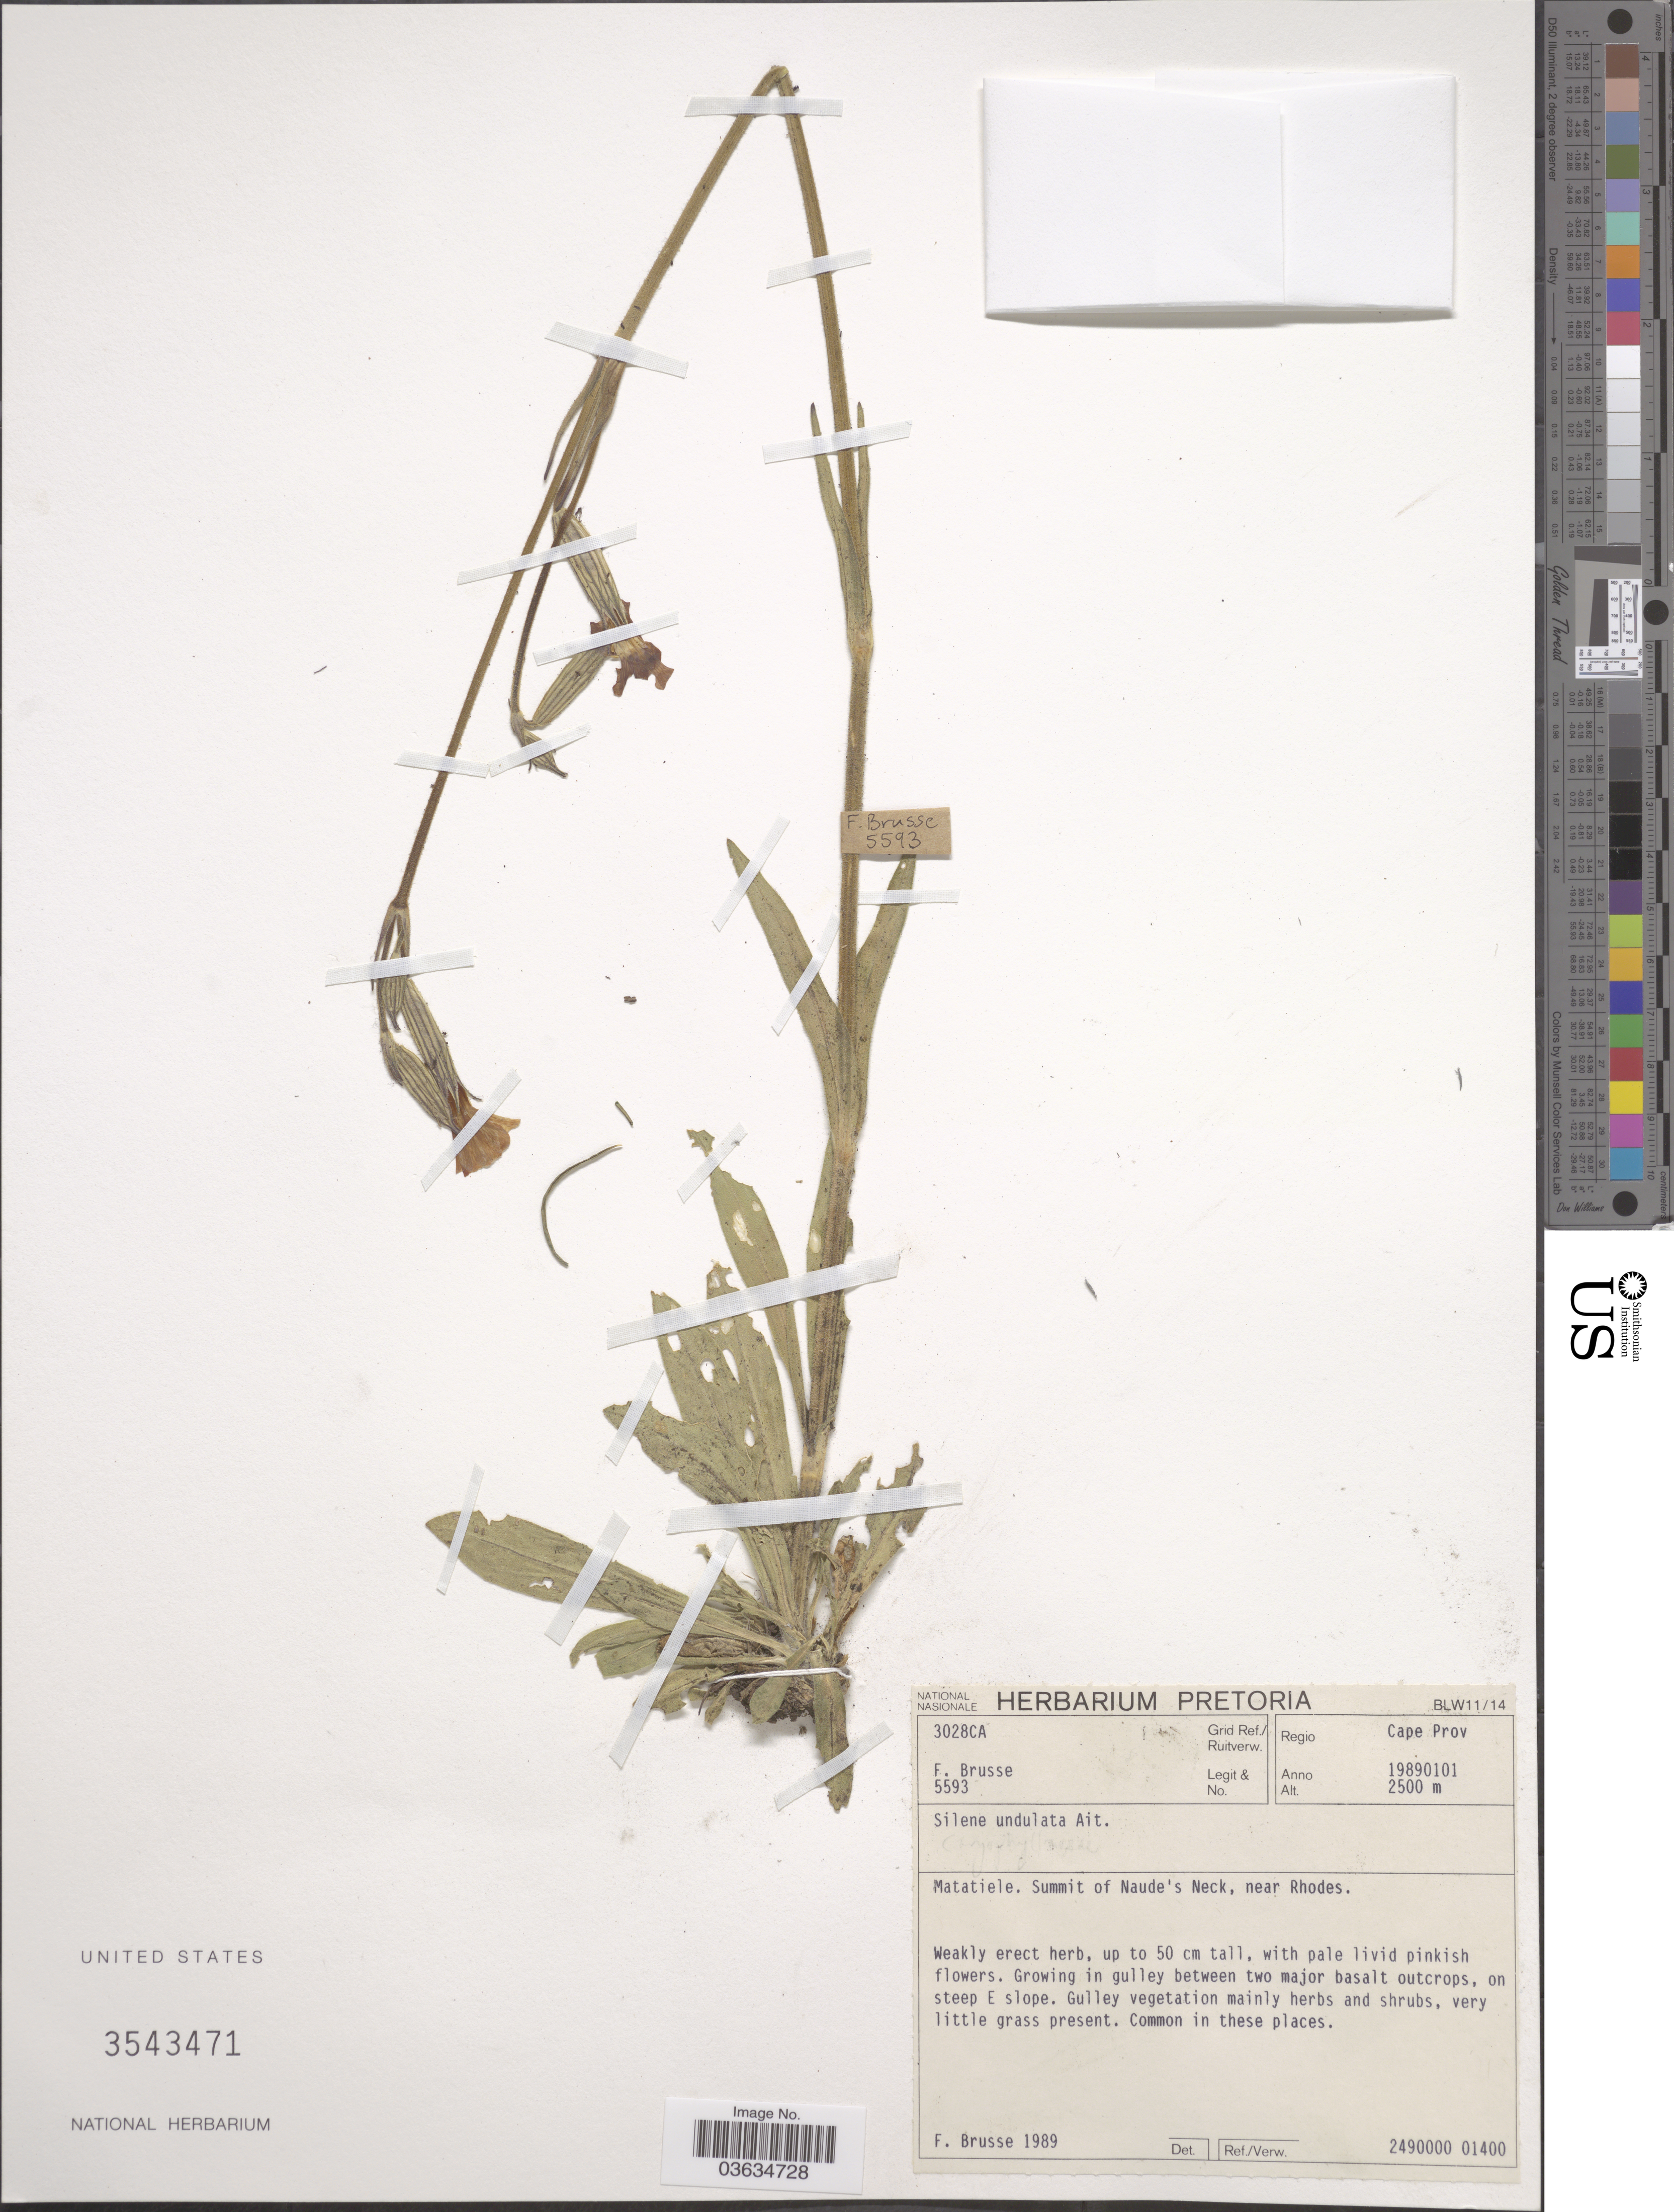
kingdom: Plantae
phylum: Tracheophyta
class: Magnoliopsida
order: Caryophyllales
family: Caryophyllaceae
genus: Silene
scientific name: Silene undulata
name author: Aiton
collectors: F. A. Brusse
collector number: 5593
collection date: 1989-01-01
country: South Africa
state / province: Eastern Cape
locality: Grid Ref./ Ruitverw. 3028CA. Regio Cape Prov. Matatiele. Summit of Naude's Neck, near Rhodes.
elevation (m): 2500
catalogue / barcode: US 3543471